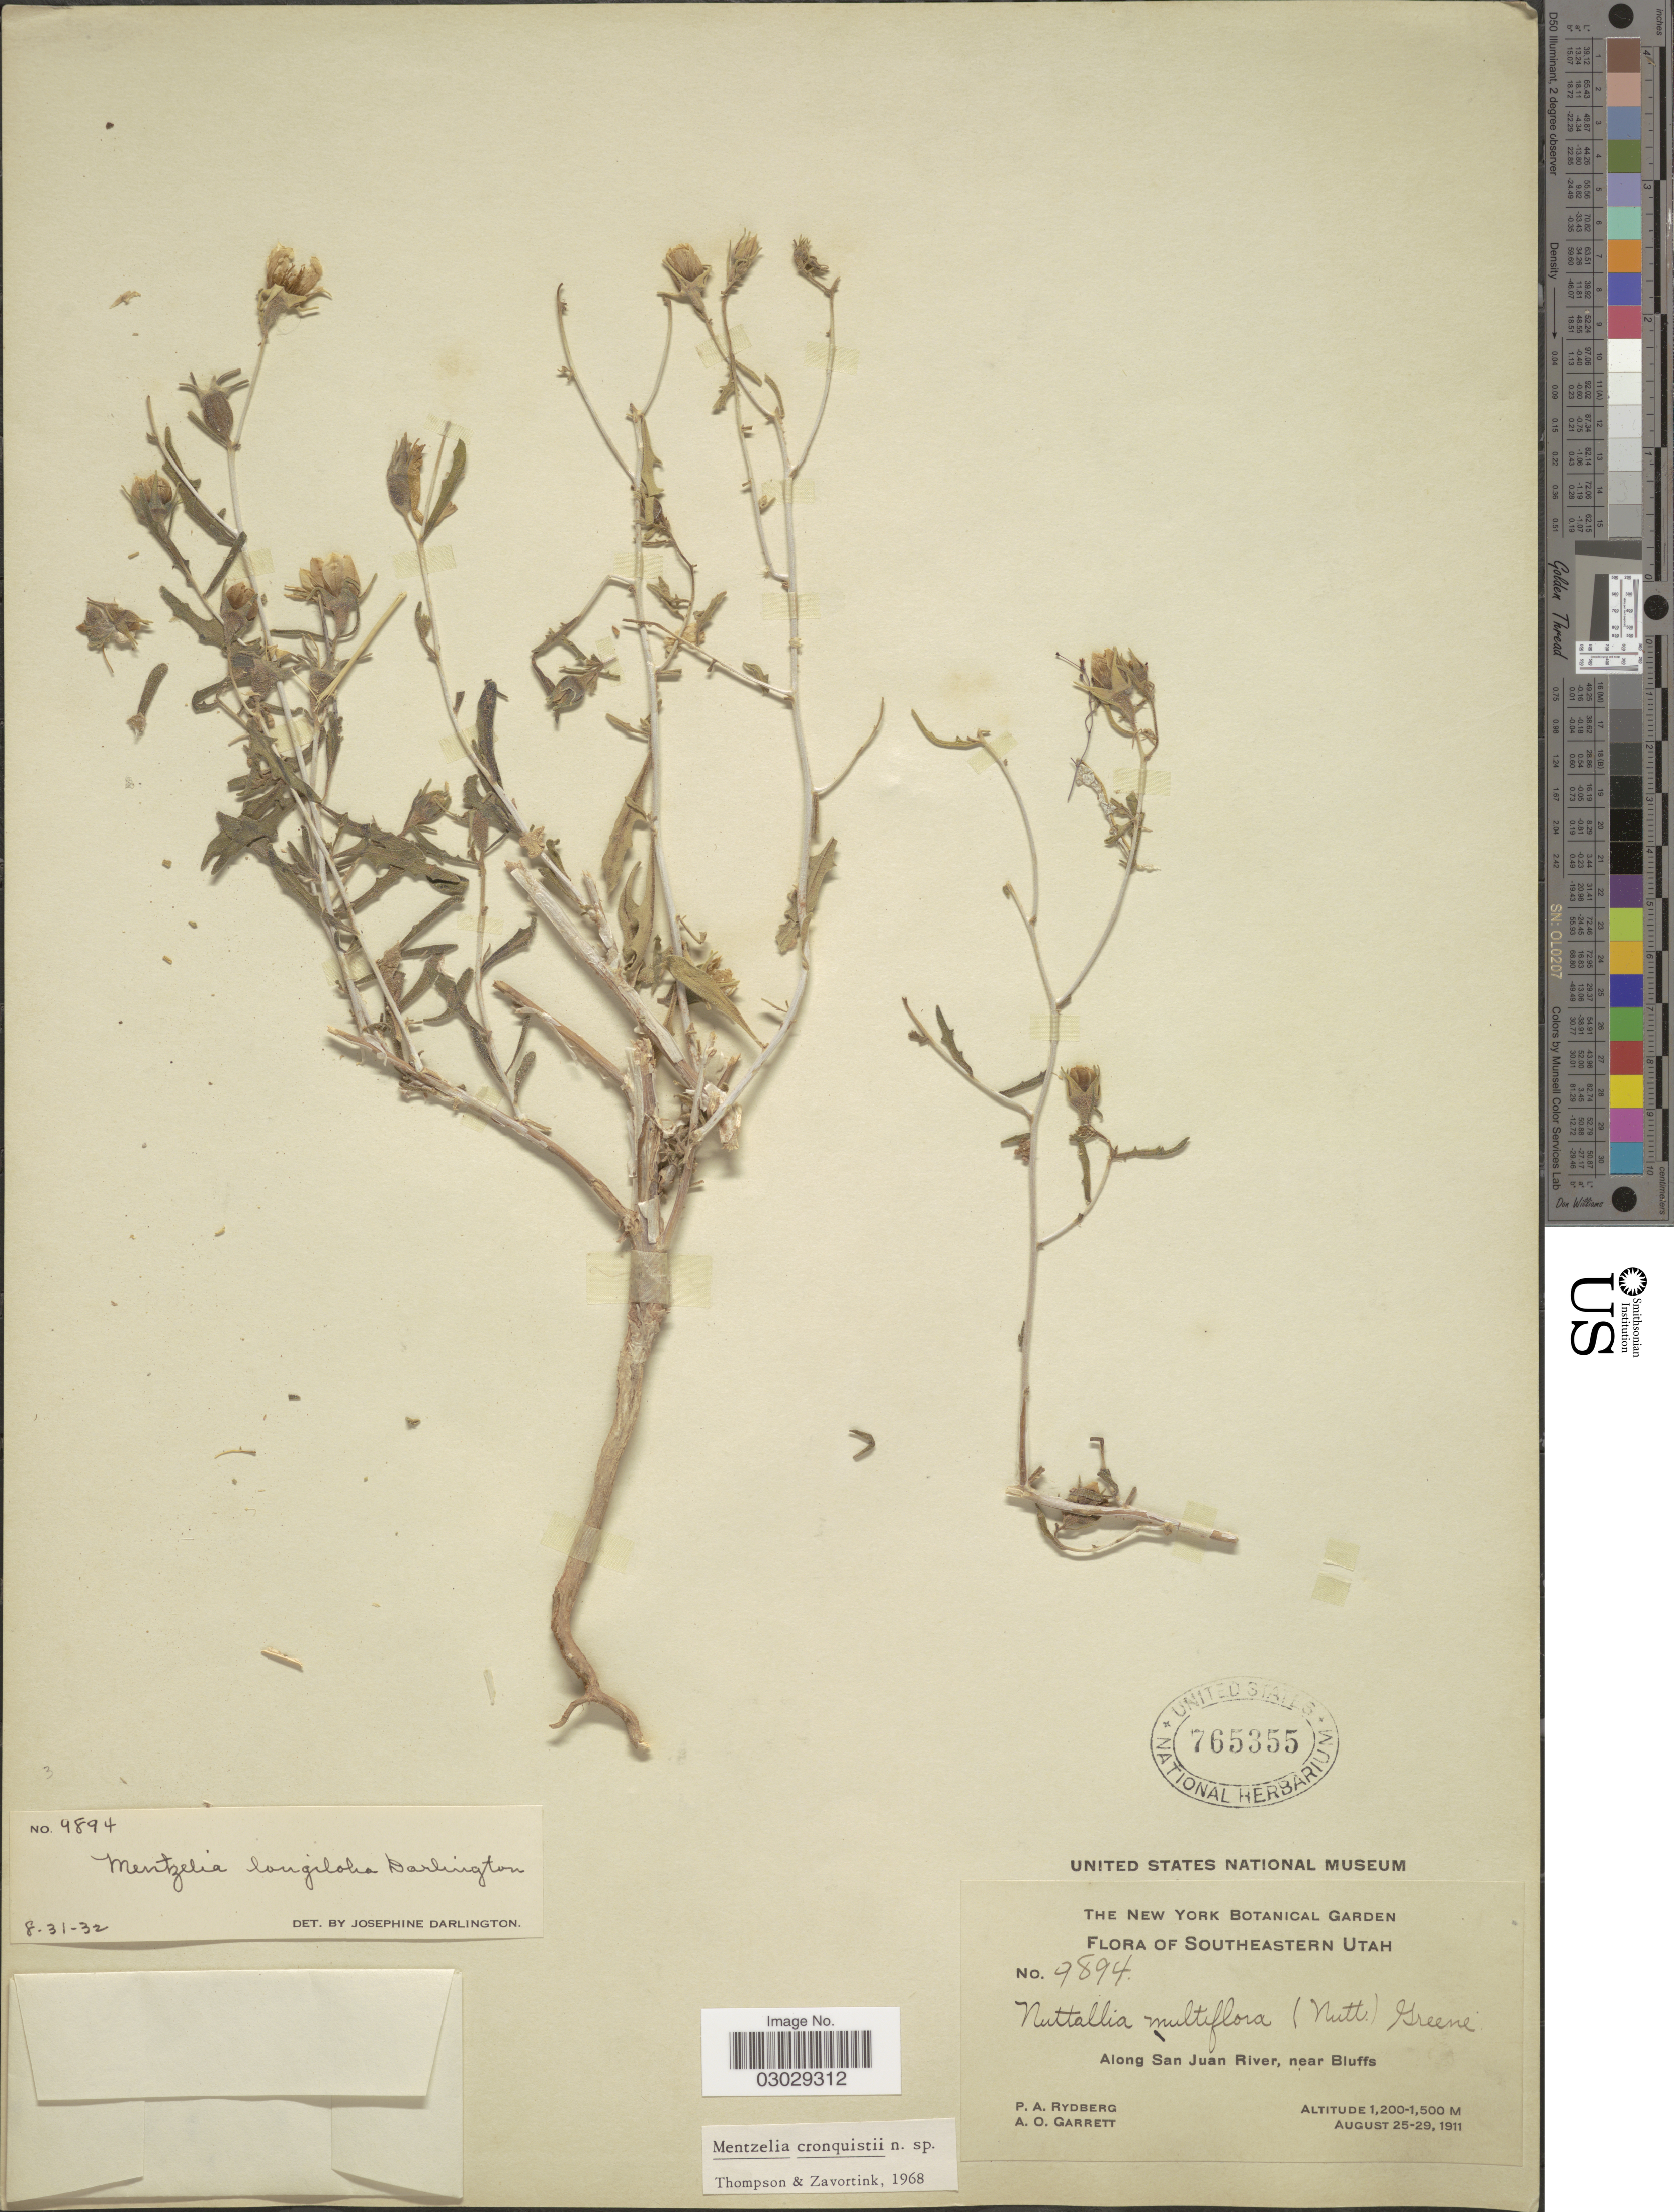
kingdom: Plantae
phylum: Tracheophyta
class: Magnoliopsida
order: Cornales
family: Loasaceae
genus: Mentzelia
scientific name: Mentzelia cronquistii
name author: H.J. Thomps. & Prigge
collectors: P. A. Rydberg & A. O. Garrett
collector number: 9894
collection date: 1911-08-25/1911-08-29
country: United States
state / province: Utah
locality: Southeastern Utah. Along San Juan River, near Bluffs.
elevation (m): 1200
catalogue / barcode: US 765355